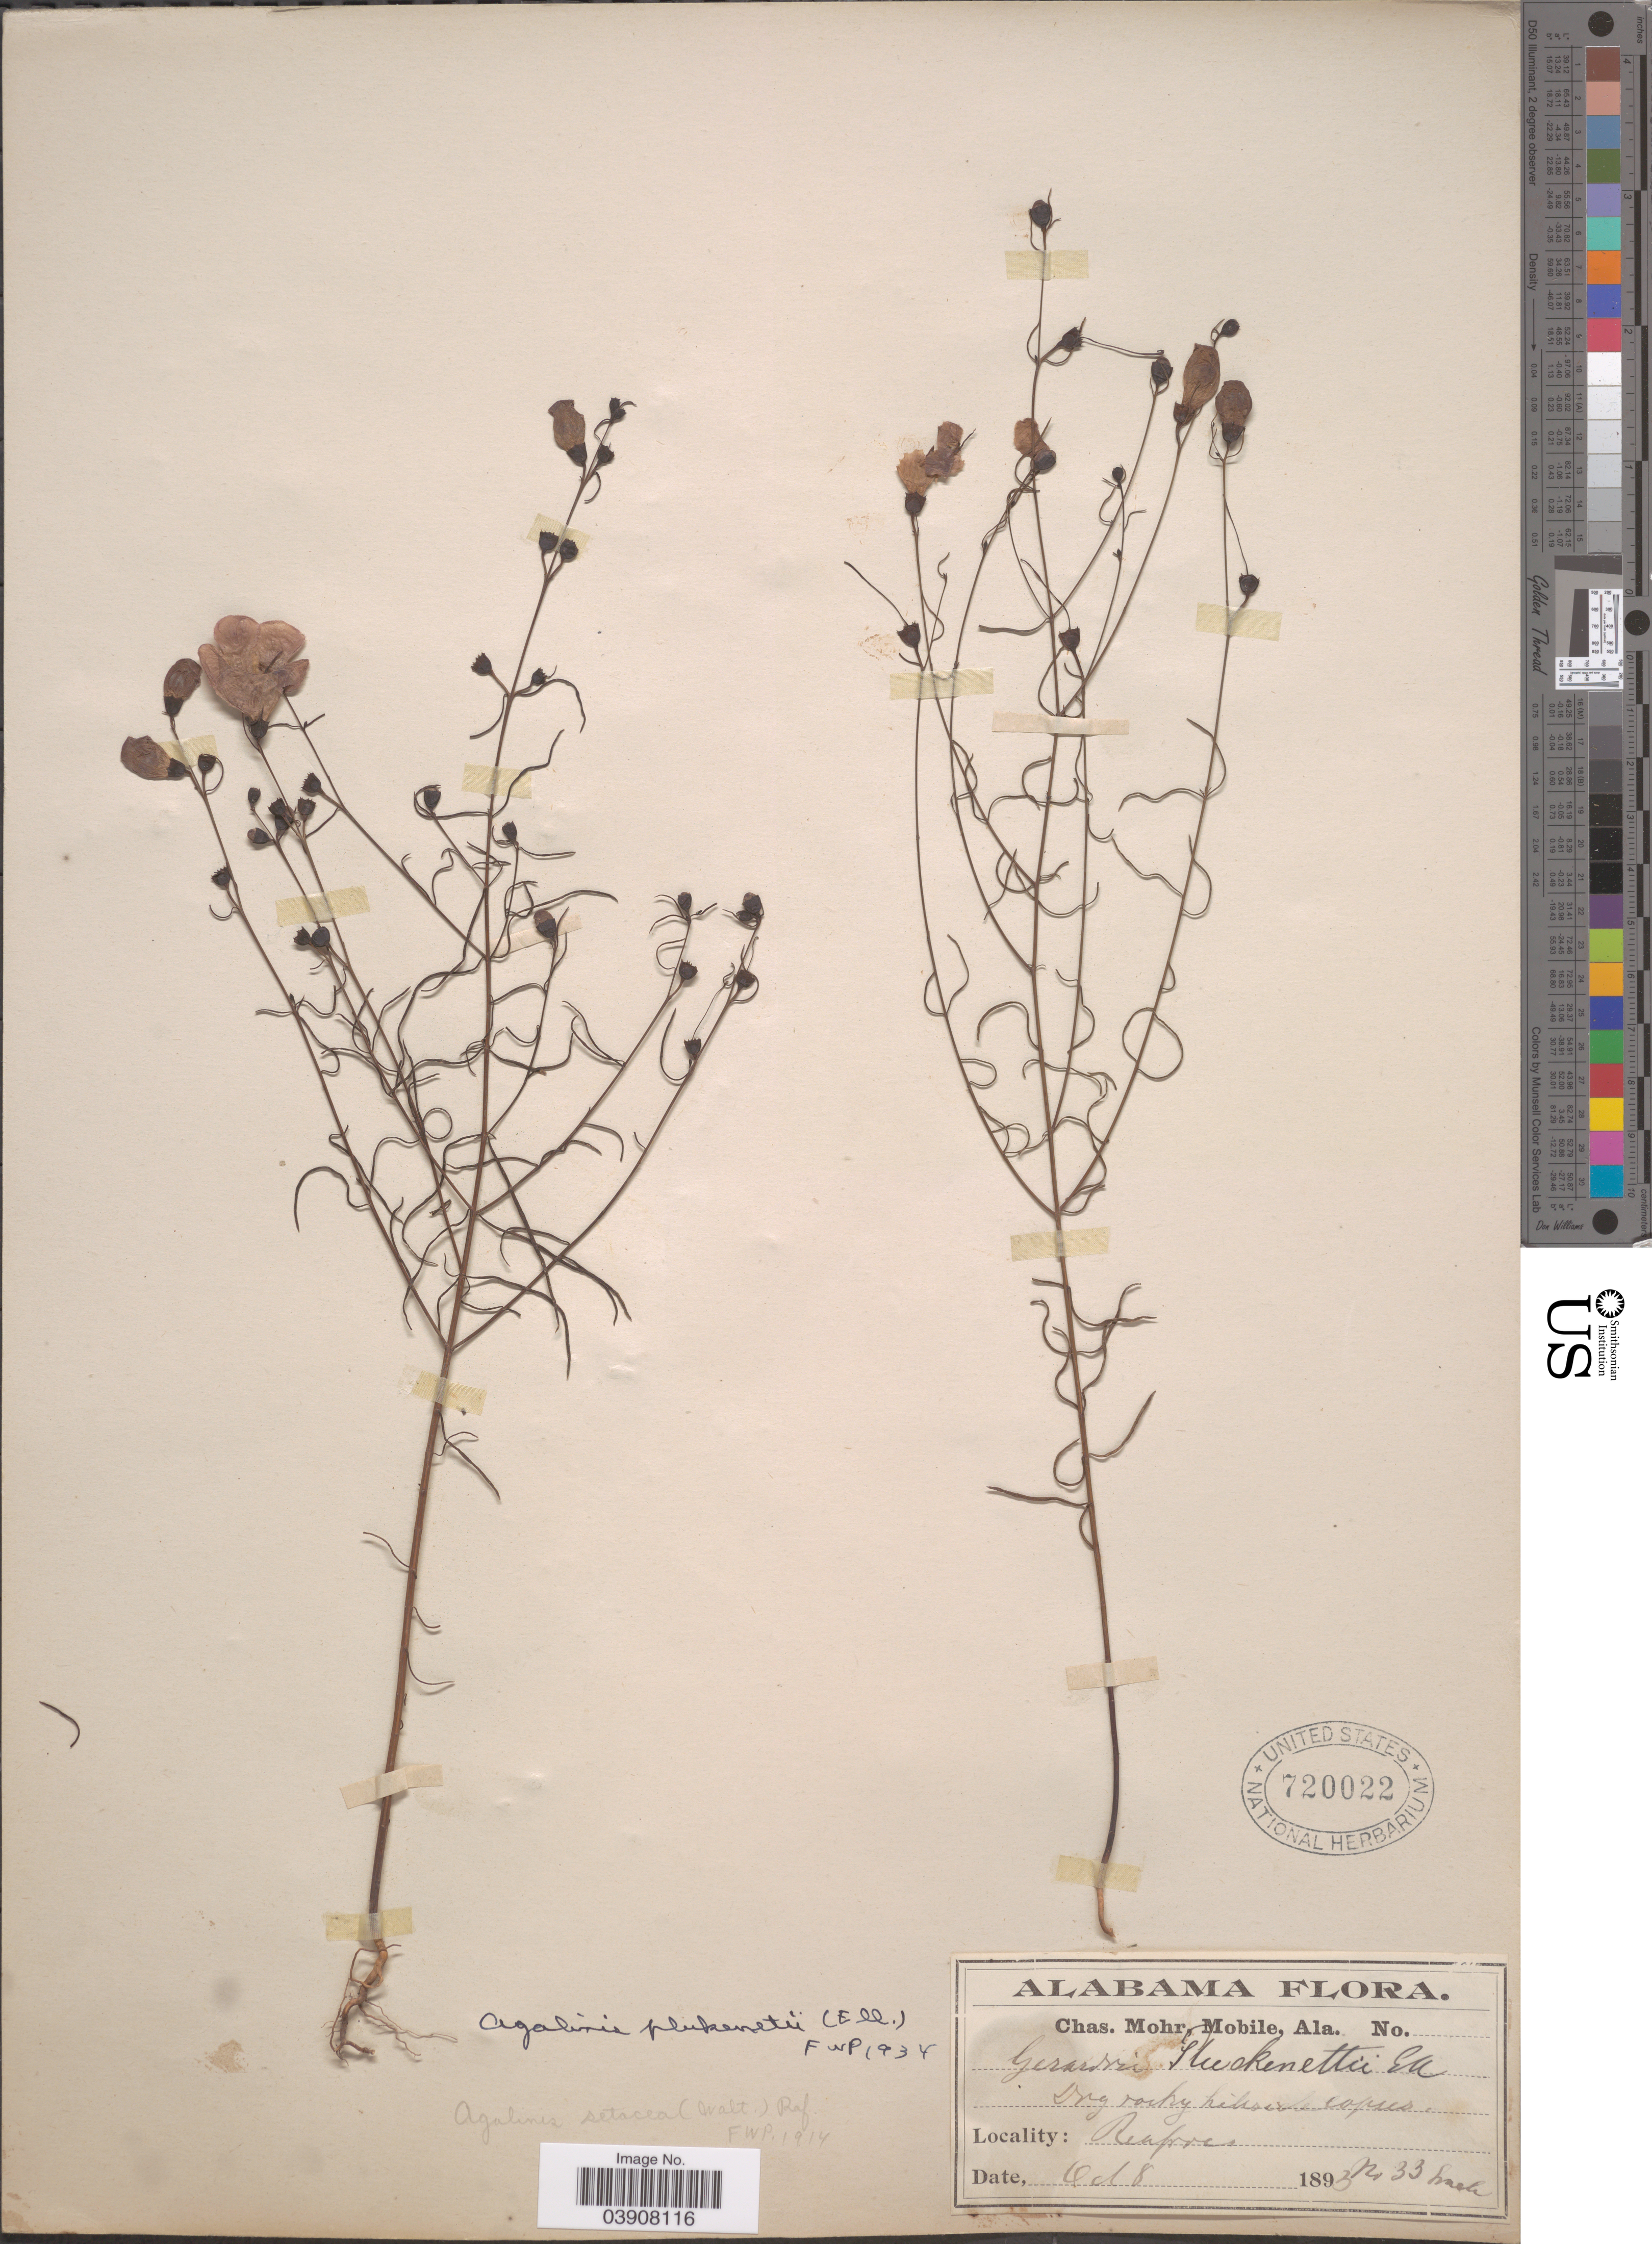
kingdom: Plantae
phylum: Tracheophyta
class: Magnoliopsida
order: Lamiales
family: Orobanchaceae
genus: Agalinis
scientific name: Agalinis plukenetii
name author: (Elliott) Raf.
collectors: Mohr, C. T. (herbarium)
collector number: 33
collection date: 1893-10-08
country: United States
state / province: Alabama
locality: Renfroe.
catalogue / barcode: US 720022